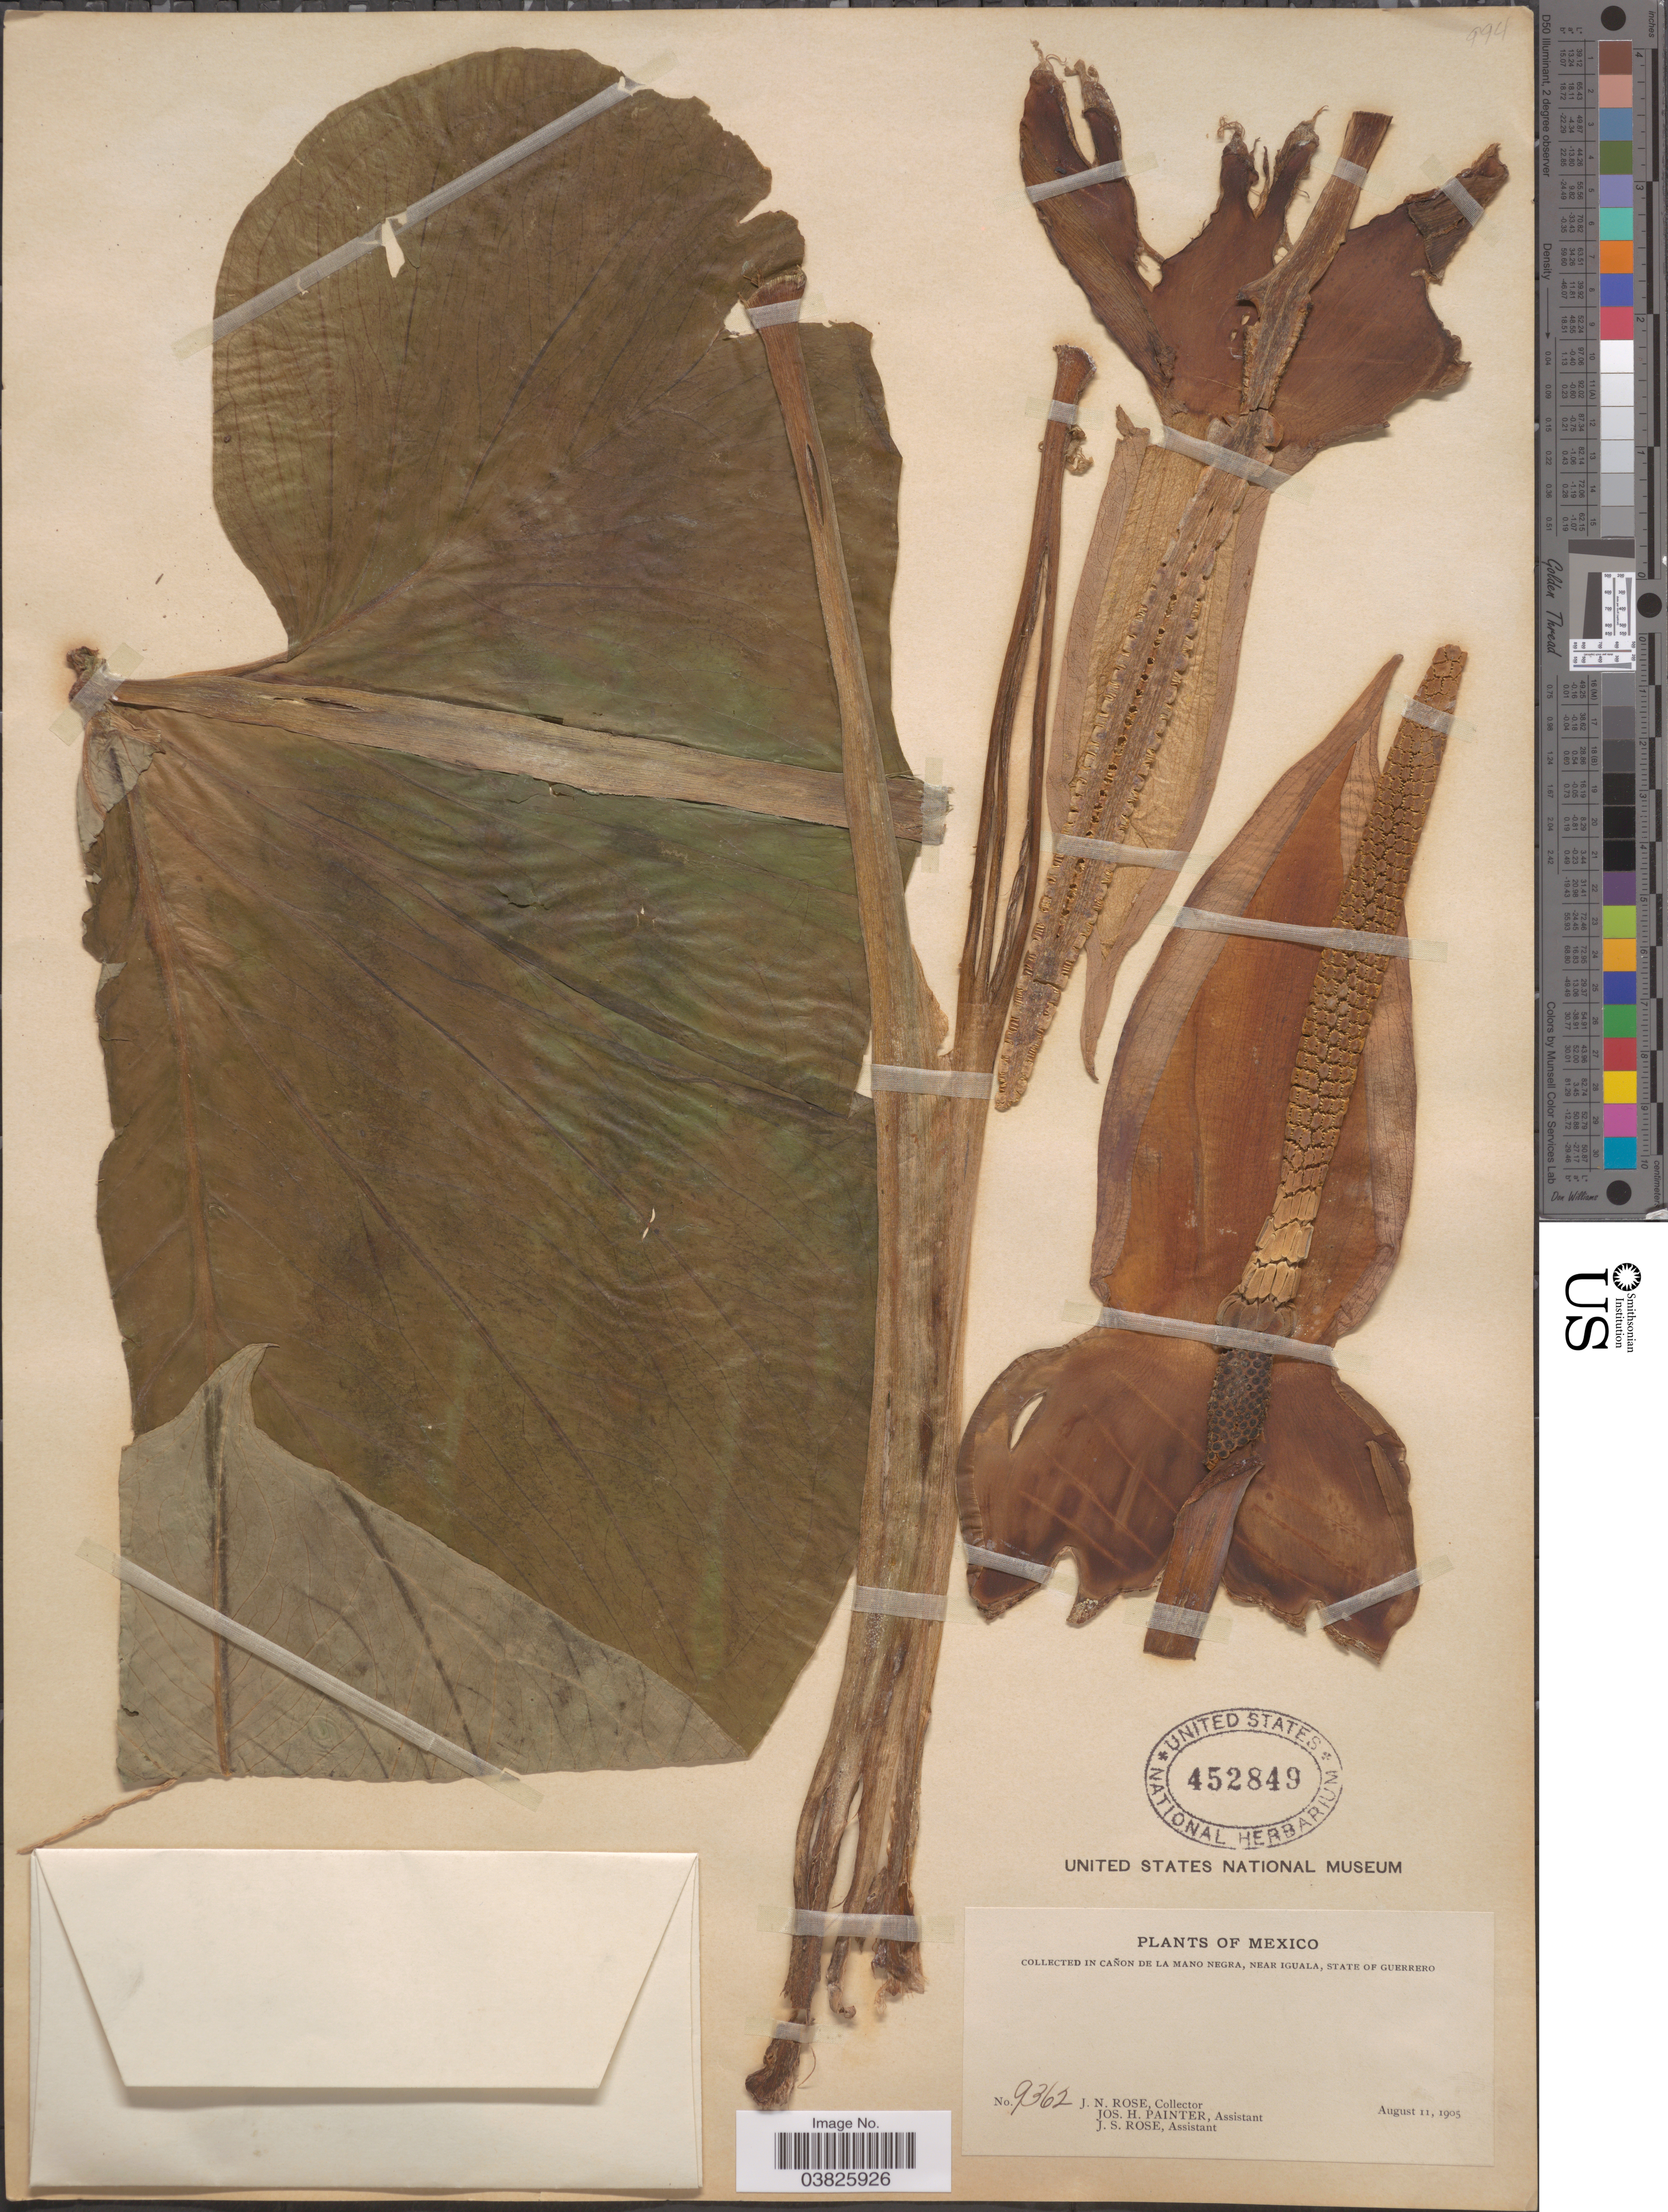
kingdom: Plantae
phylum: Tracheophyta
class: Liliopsida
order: Alismatales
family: Araceae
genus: Xanthosoma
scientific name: Xanthosoma sp.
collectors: J. N. Rose, J. H. Painter & J. S. Rose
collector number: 9362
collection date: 1905-08-11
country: Mexico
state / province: Guerrero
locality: In cañon de La Mano Negra, near Iguala.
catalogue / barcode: US 452849